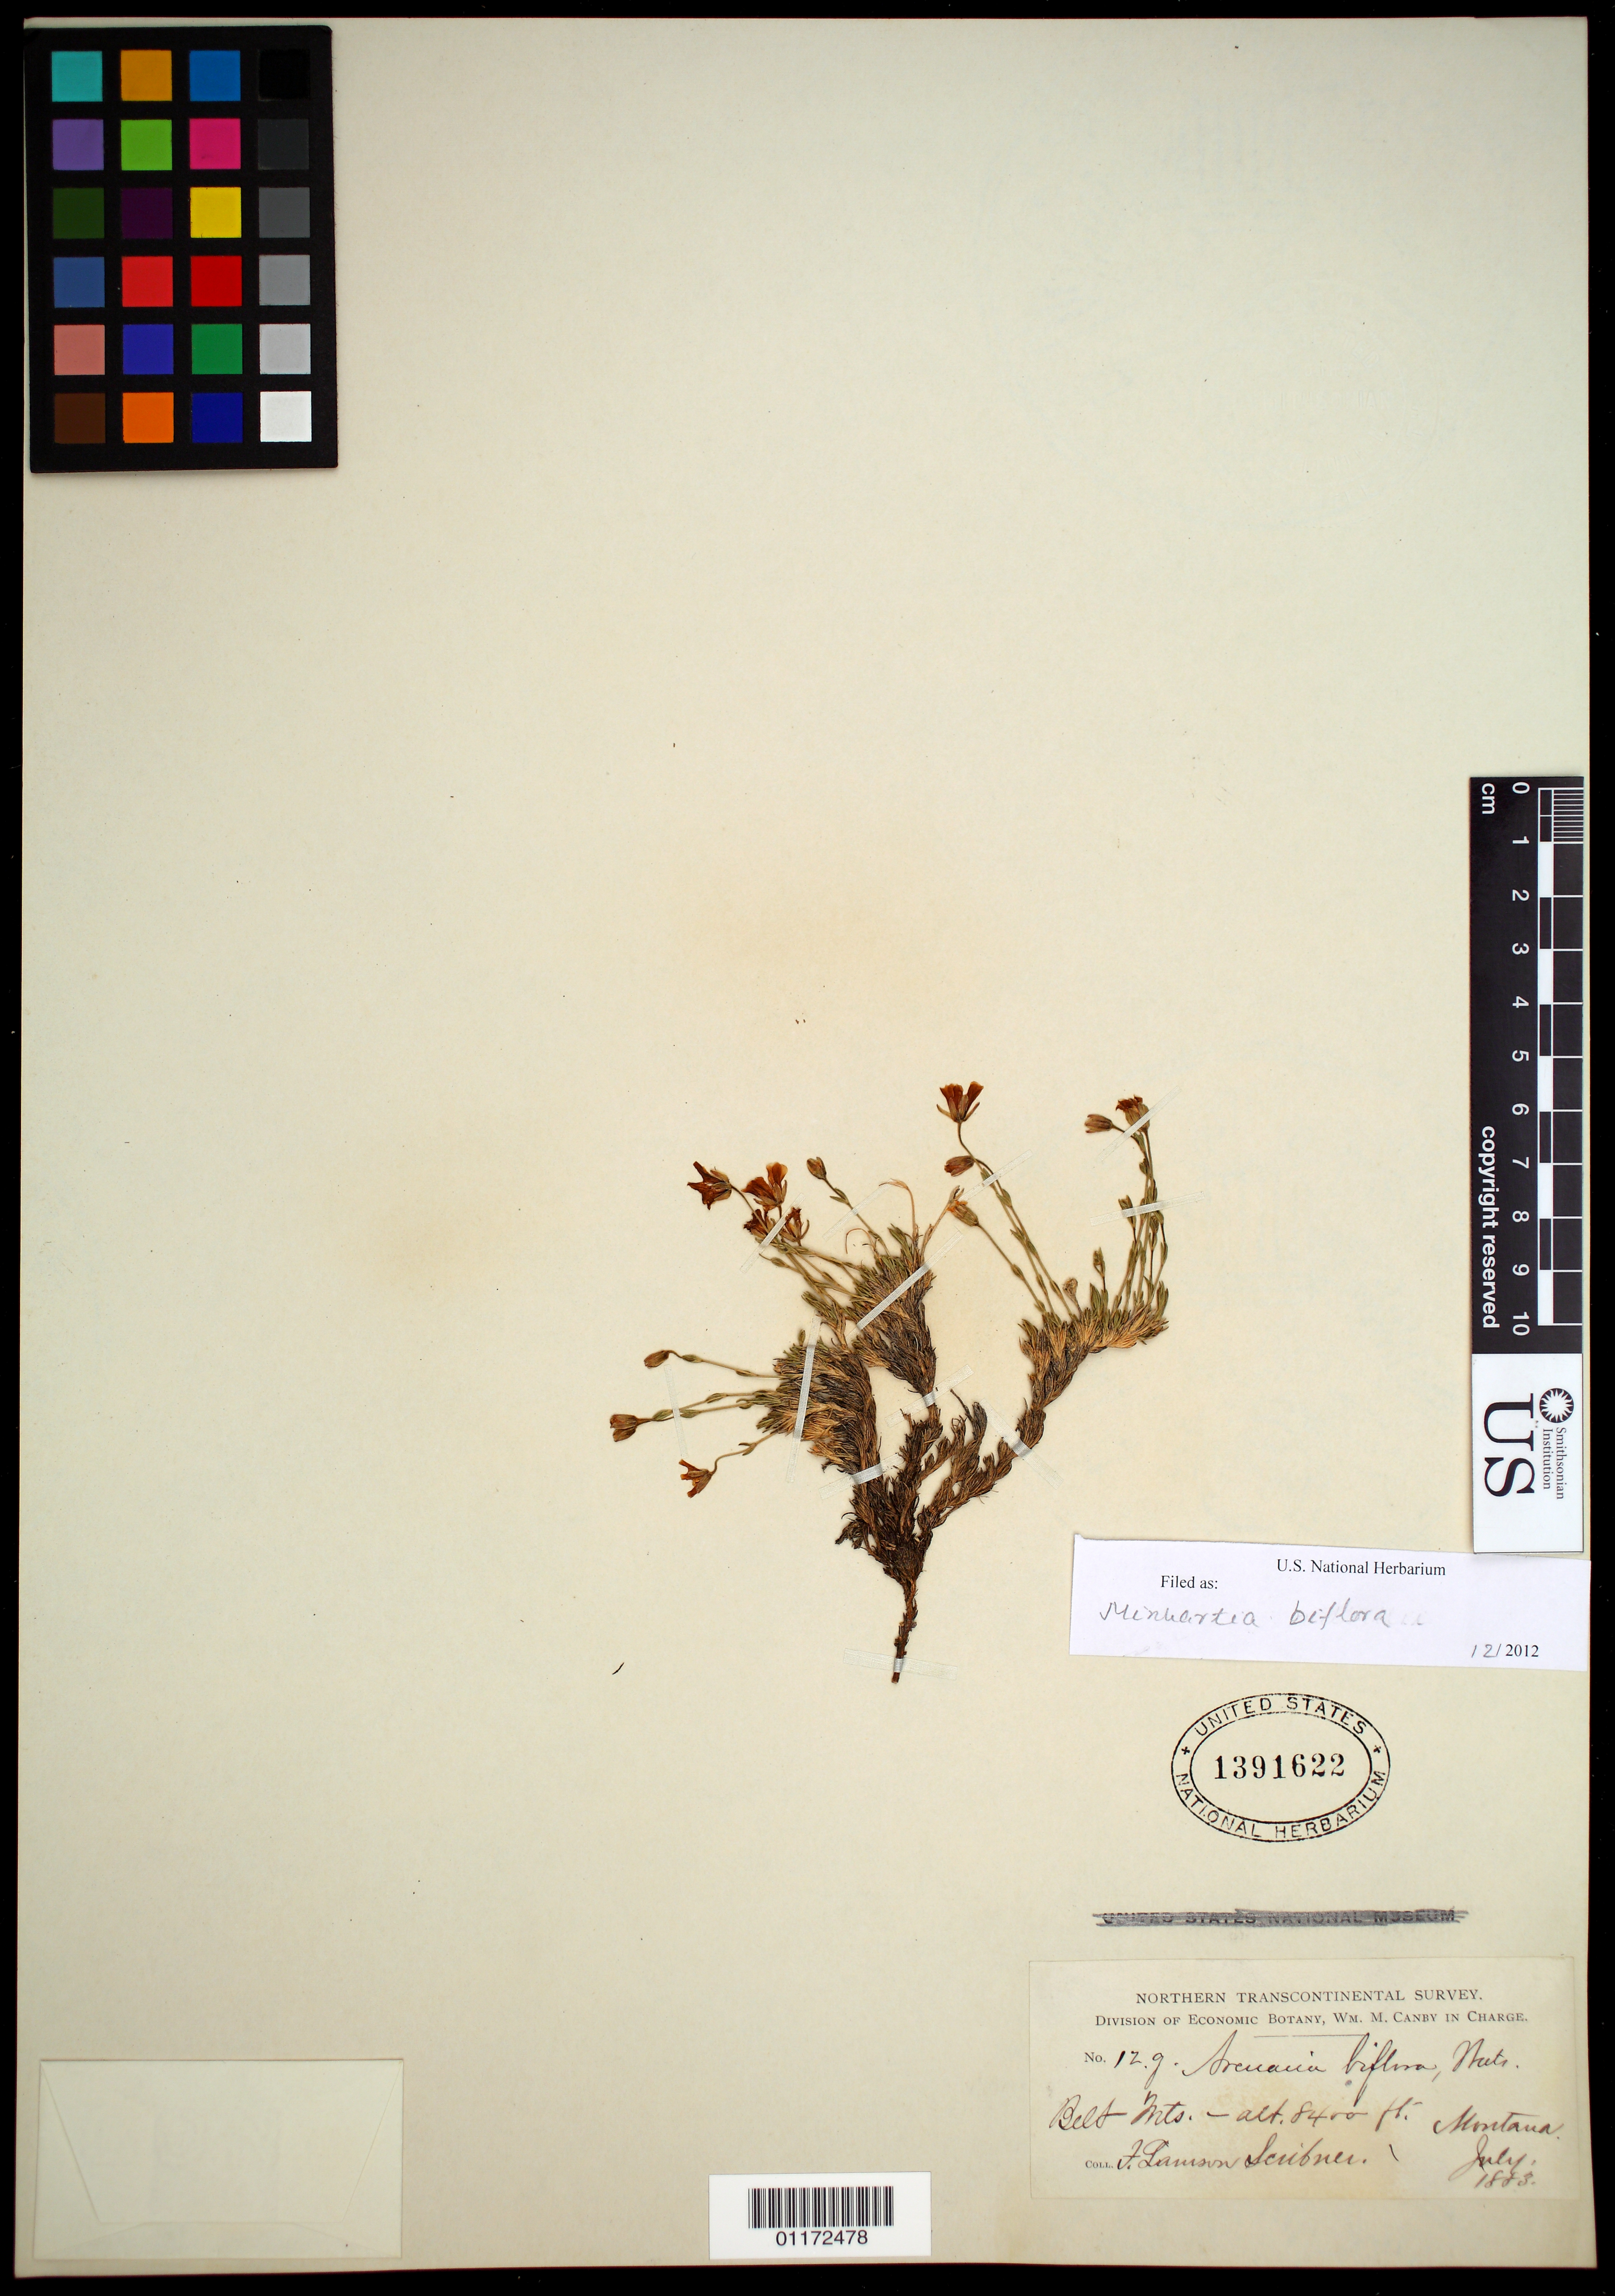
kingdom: Plantae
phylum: Tracheophyta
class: Magnoliopsida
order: Caryophyllales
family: Caryophyllaceae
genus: Cherleria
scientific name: Cherleria obtusiloba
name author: (Rydb.) A.J. Moore & Dillenb.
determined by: Strong, M. T., (US), Smithsonian Institution - National Museum of Natural History (UNITED STATES)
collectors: F. L. Scribner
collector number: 12g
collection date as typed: Jul 1883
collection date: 1883-07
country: United States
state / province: Montana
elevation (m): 2560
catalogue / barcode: US 1391622